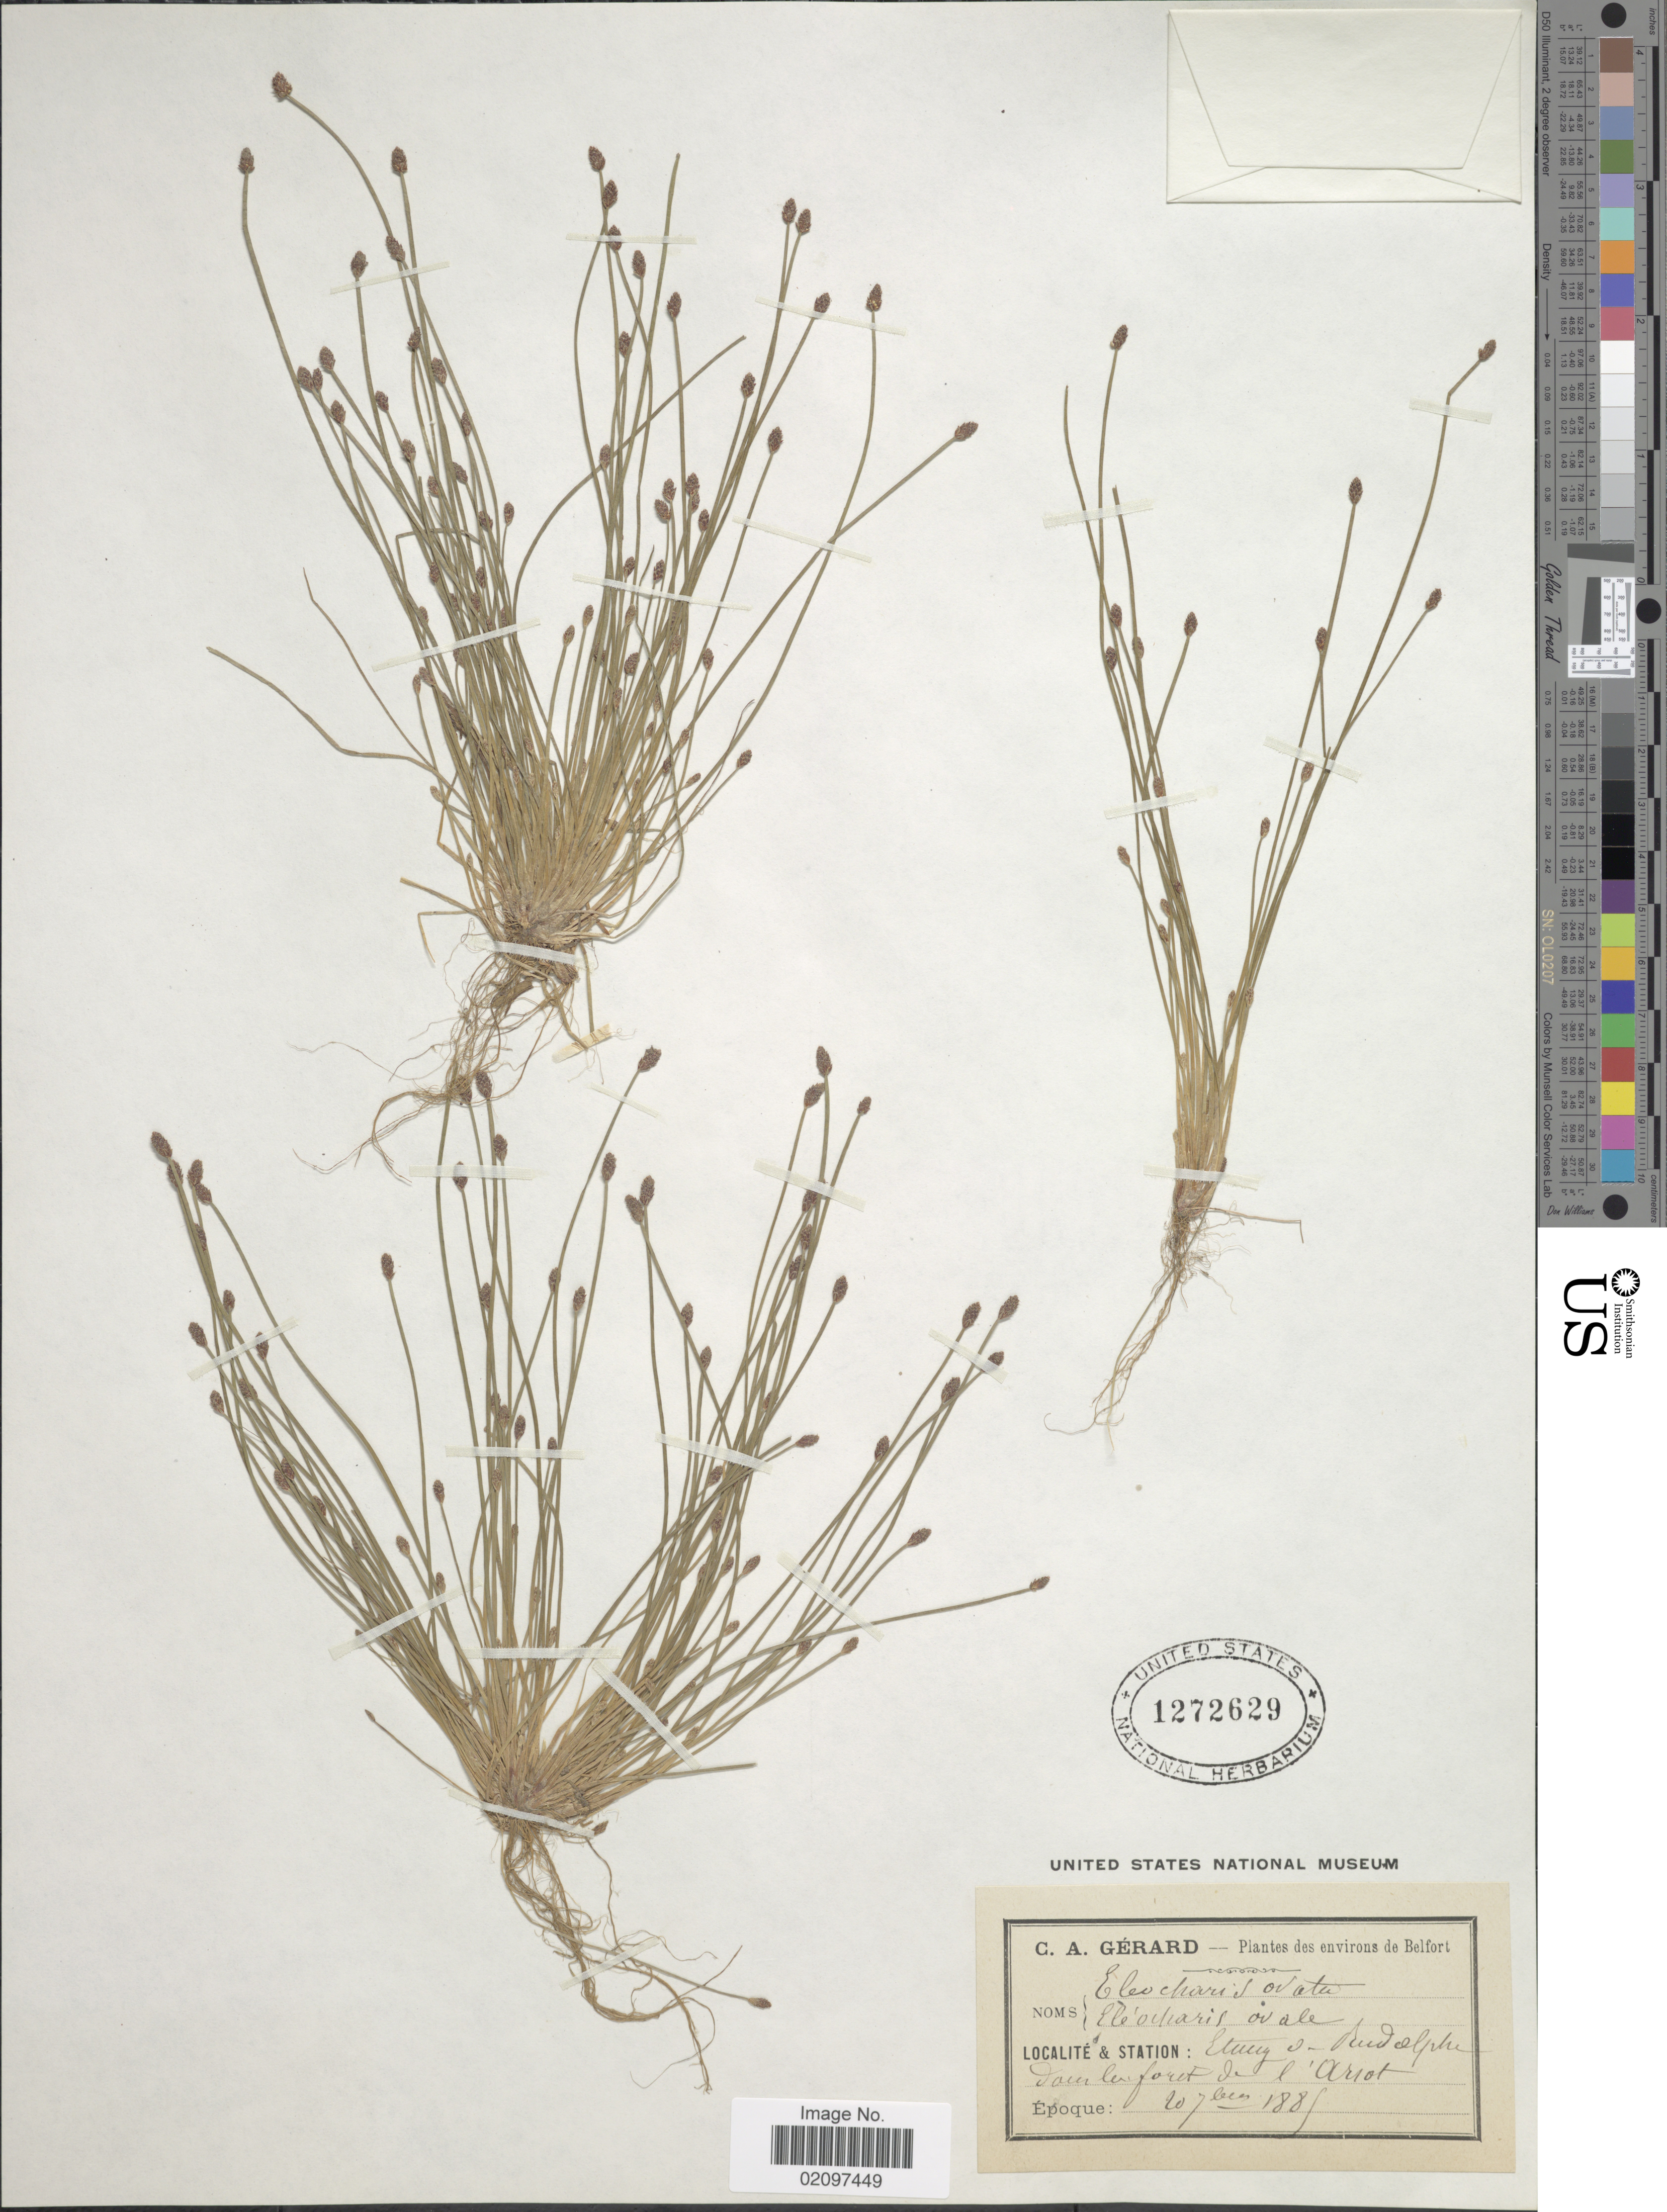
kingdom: Plantae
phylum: Tracheophyta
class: Liliopsida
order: Poales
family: Cyperaceae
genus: Eleocharis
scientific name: Eleocharis ovata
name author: (Roth) Roem. & Schult.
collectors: C. Gerard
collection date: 1885-09-20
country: France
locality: Etang d [illegible text] Rudolphe dans le [illegible text] foret de l'Ariot [interpreted]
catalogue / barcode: US 1272629